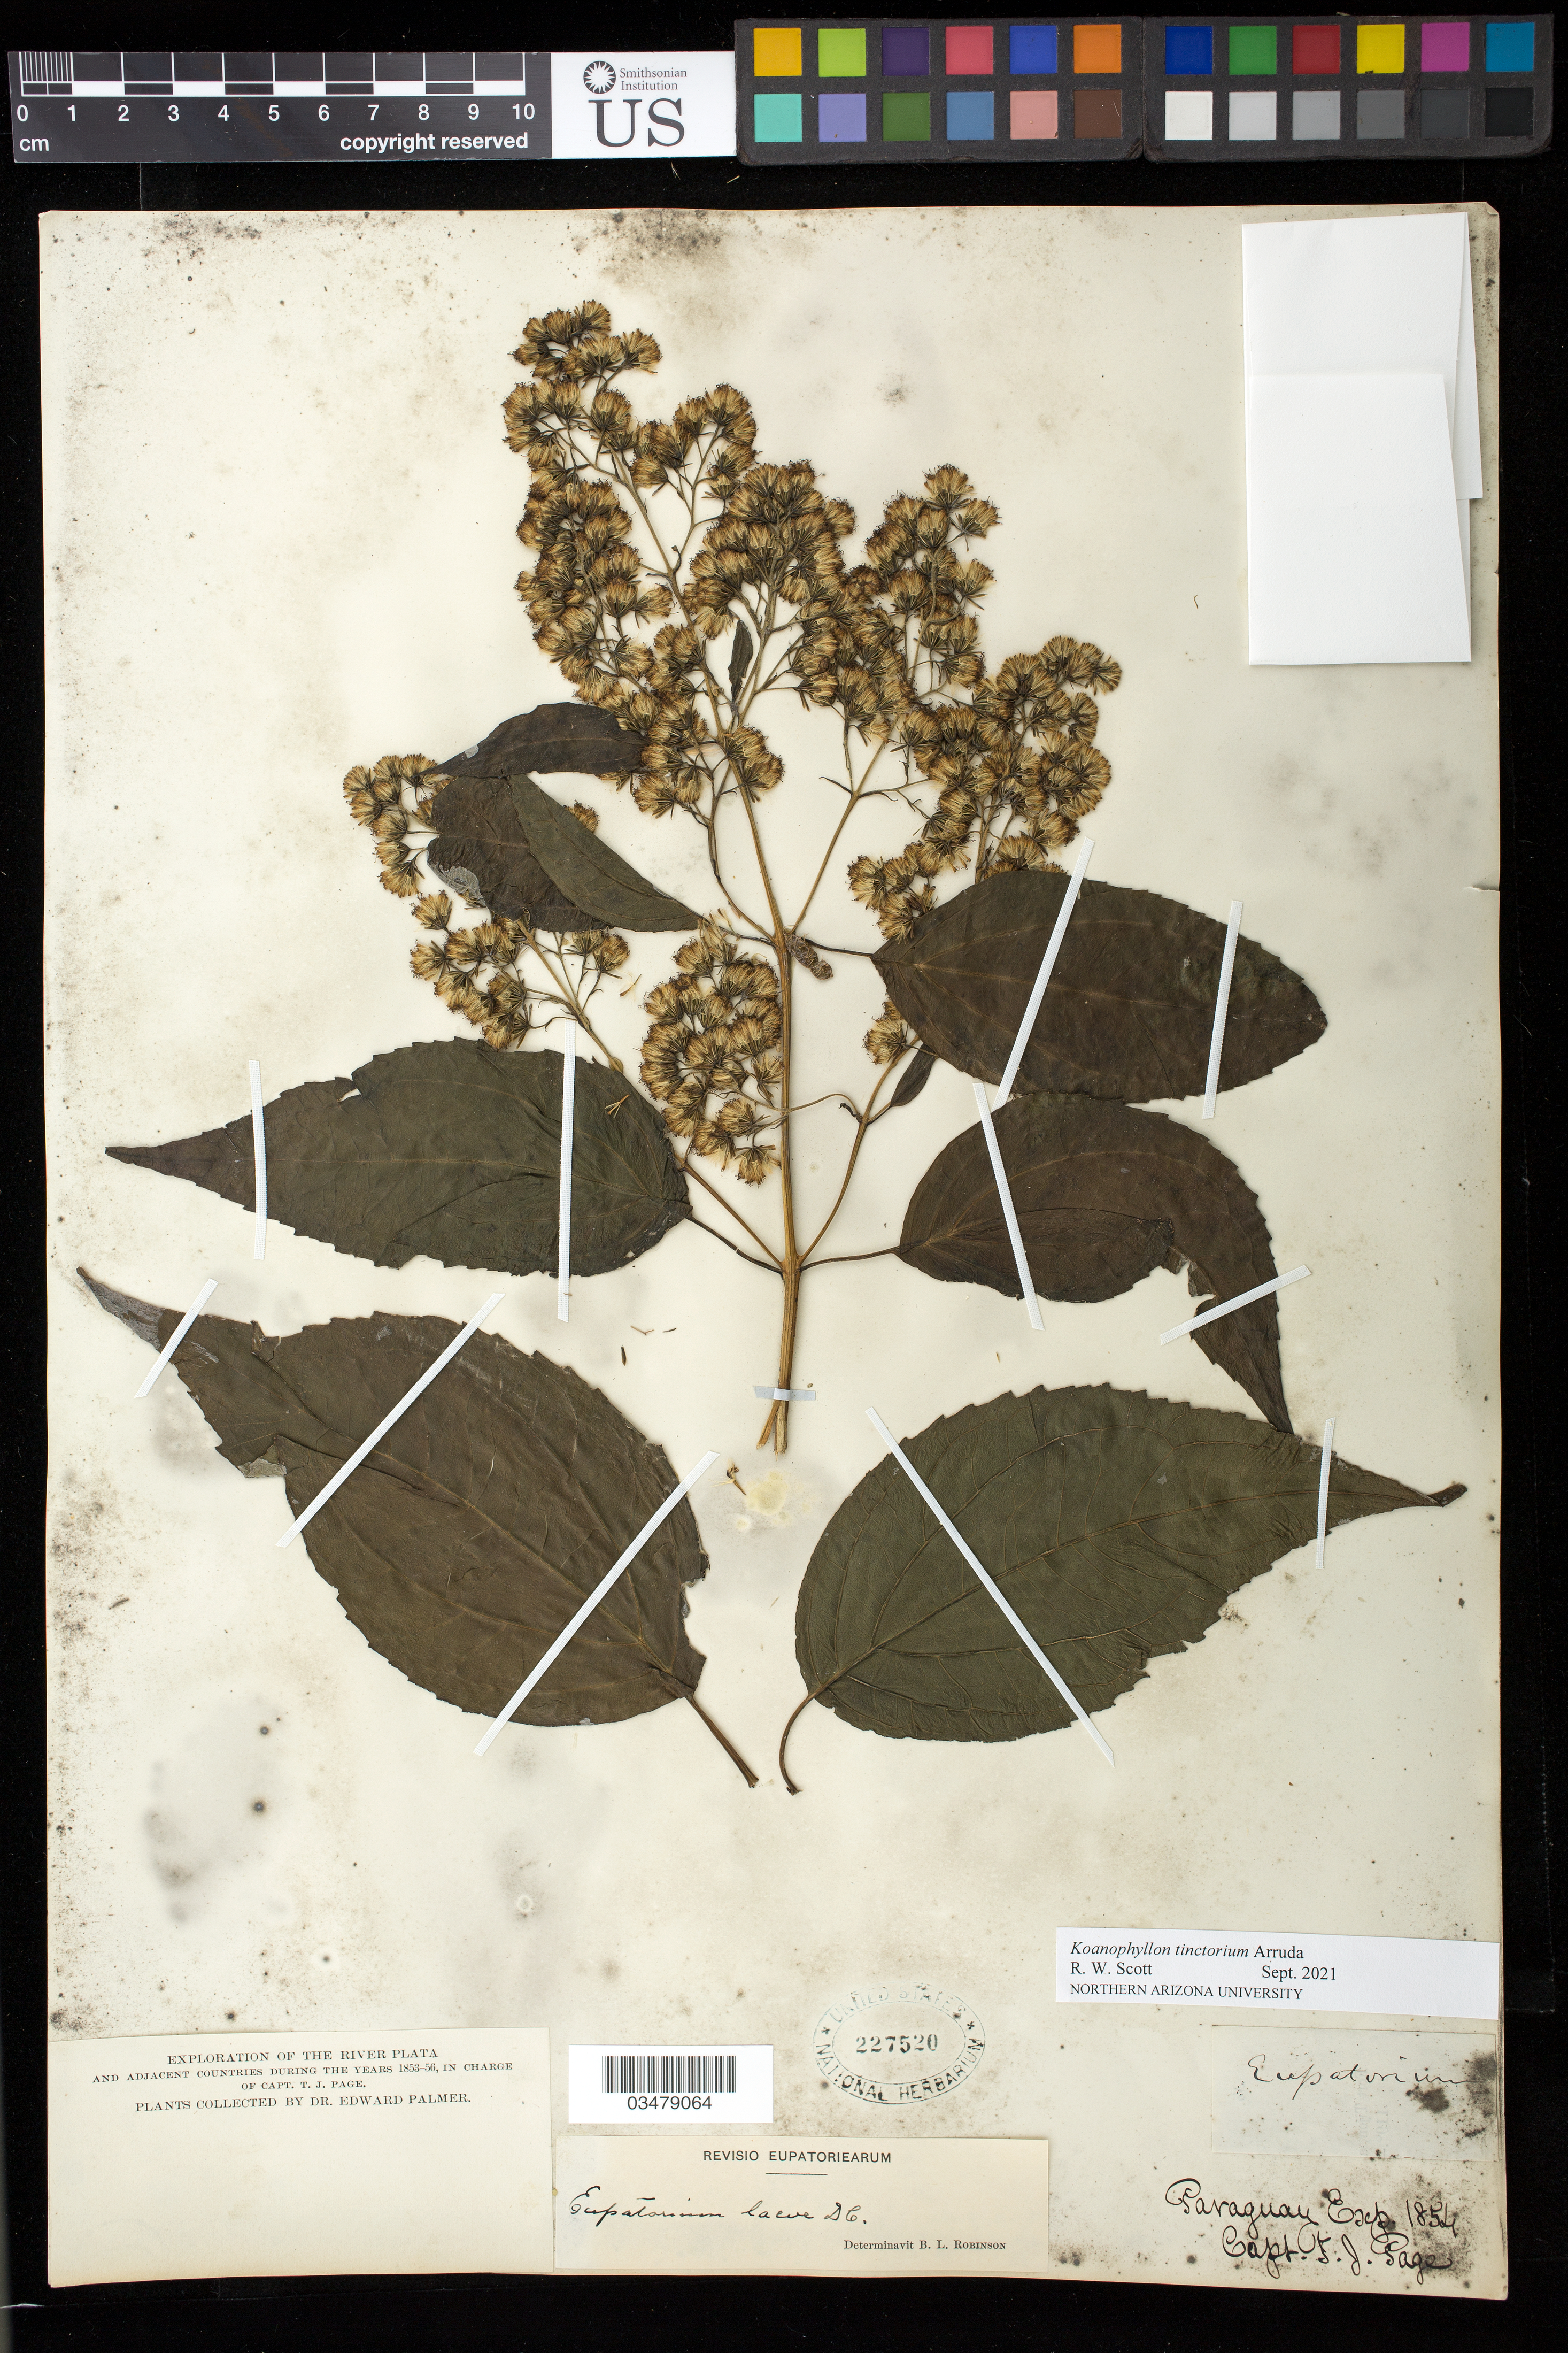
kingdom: Plantae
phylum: Tracheophyta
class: Magnoliopsida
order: Asterales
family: Asteraceae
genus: Koanophyllon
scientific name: Koanophyllon tinctorium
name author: Arruda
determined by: Scott, R. W.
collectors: E. Palmer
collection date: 1853/1856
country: Paraguay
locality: River La Plata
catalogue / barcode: US 227520